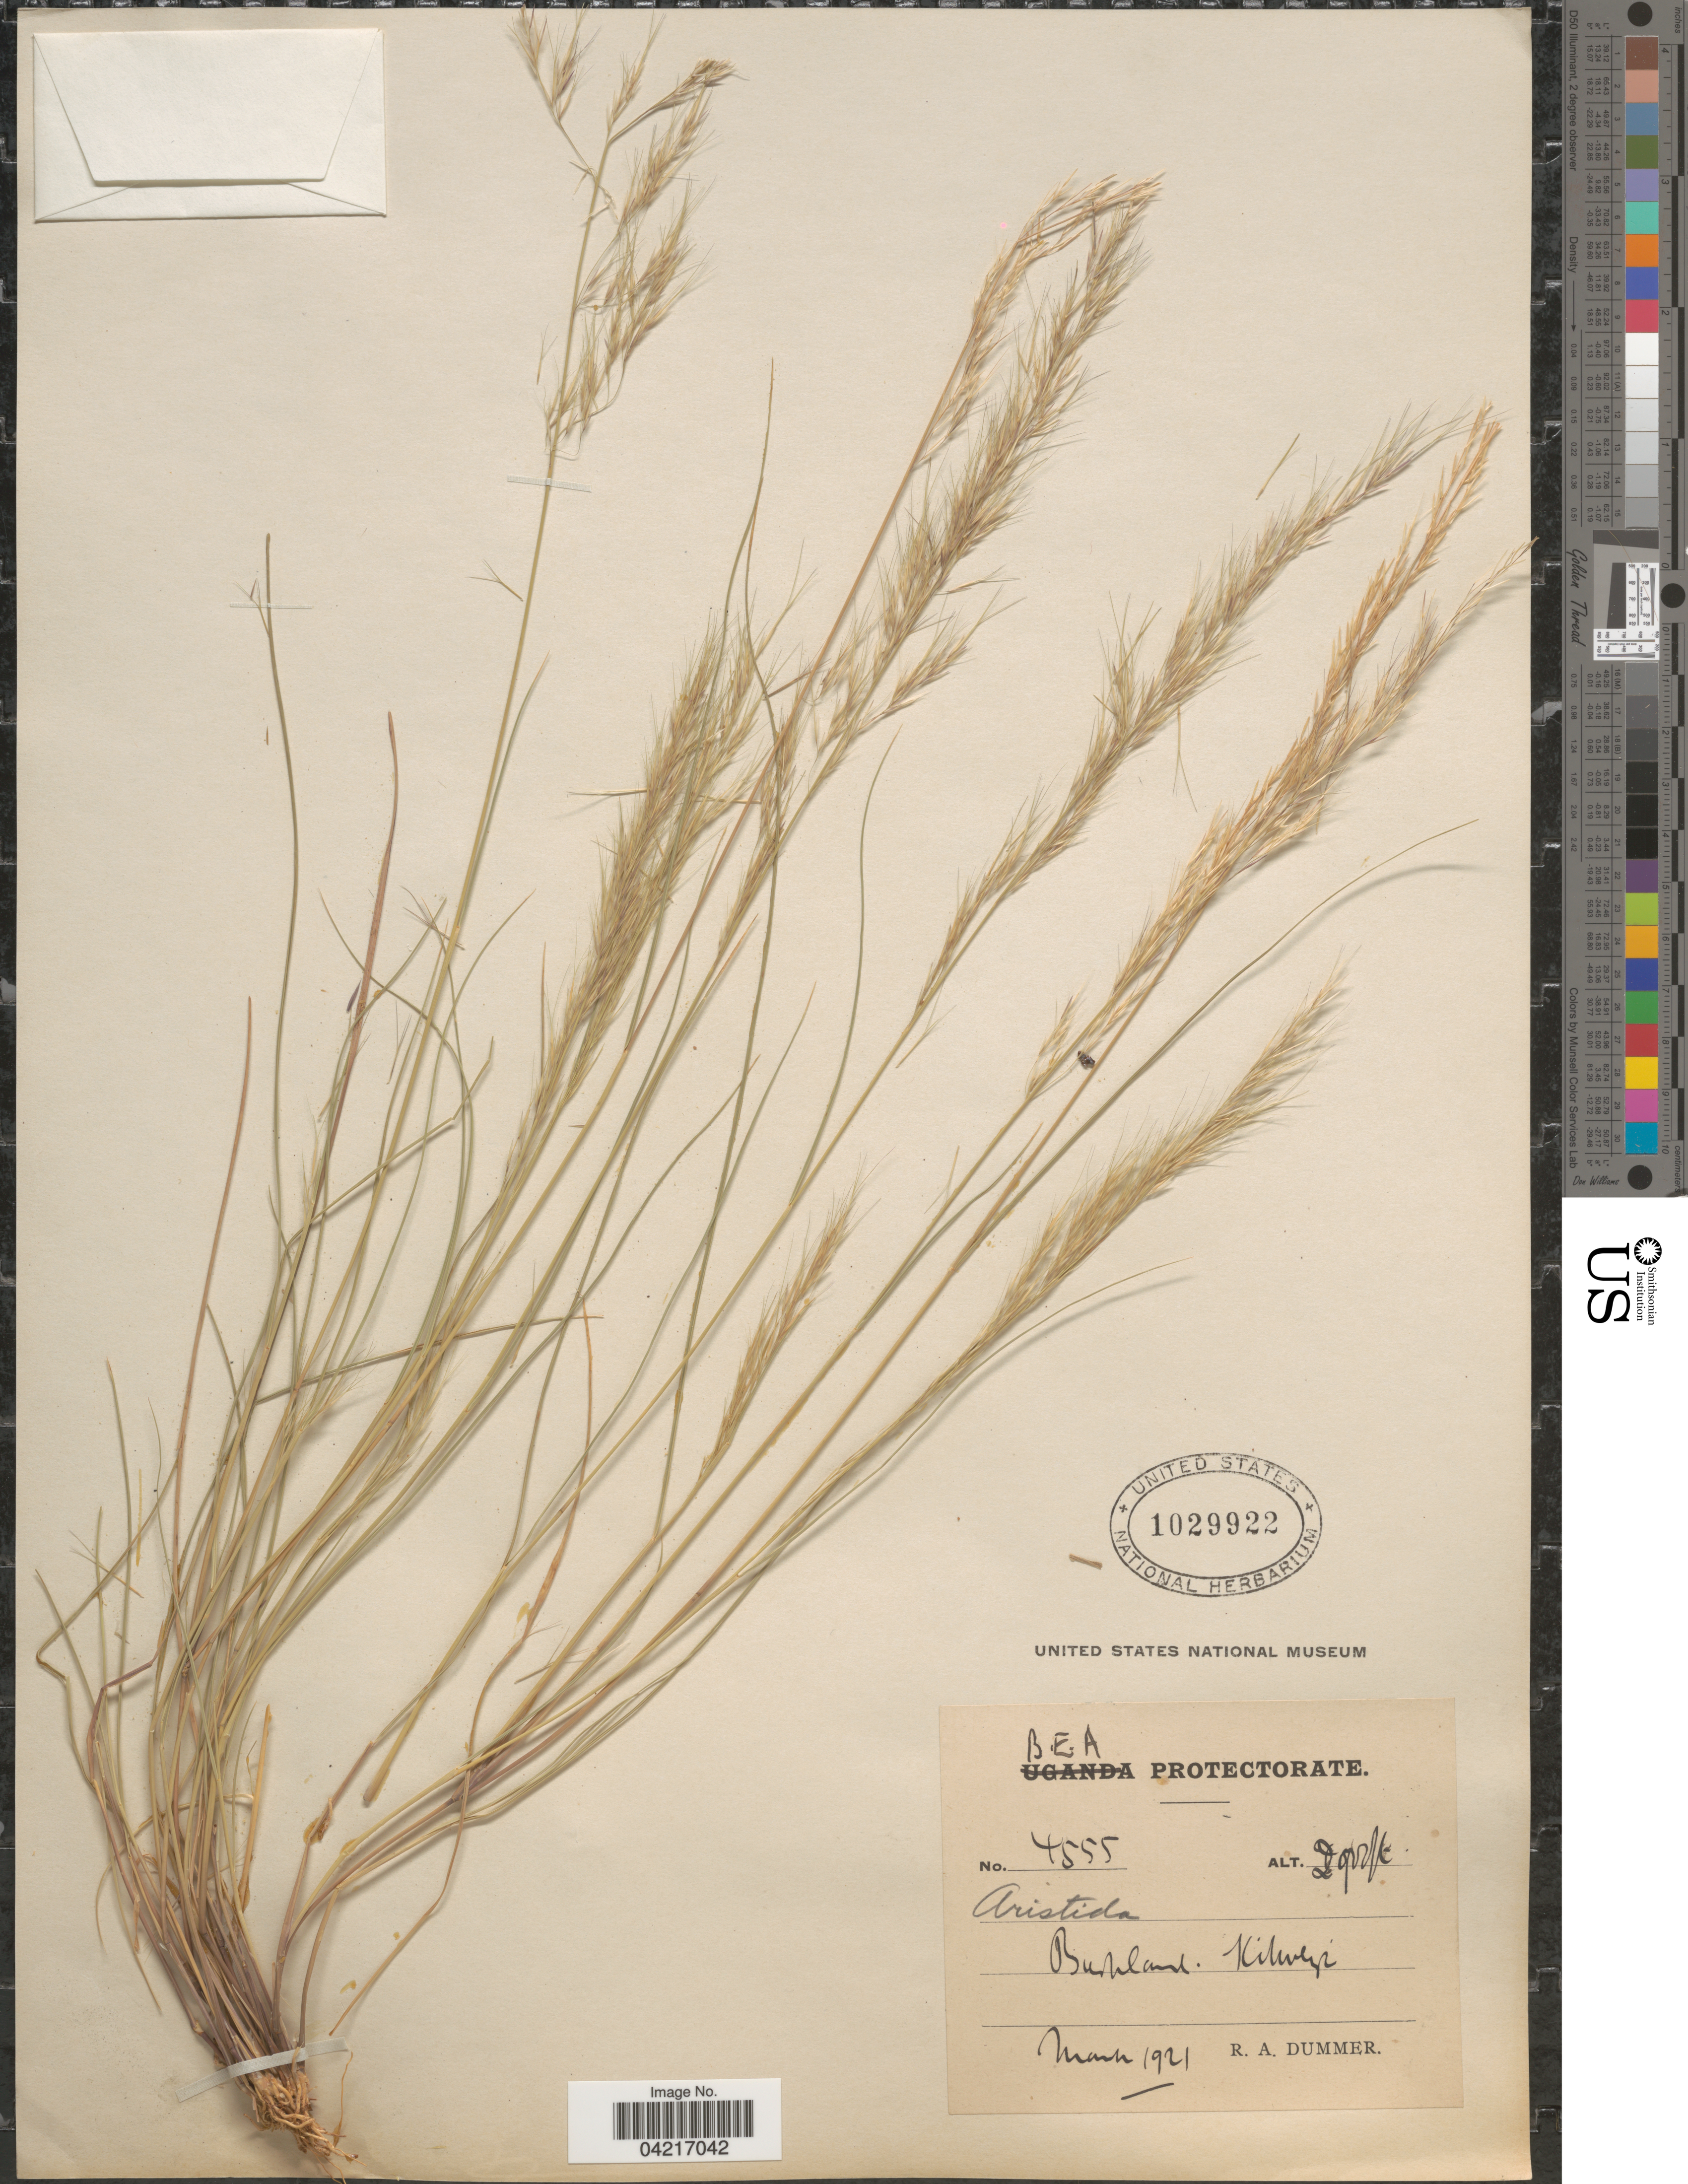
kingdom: Plantae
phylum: Tracheophyta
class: Liliopsida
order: Poales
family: Poaceae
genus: Aristida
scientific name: Aristida adscensionis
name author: L.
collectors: R. Dümmer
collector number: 4555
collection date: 1921-03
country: Uganda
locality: B.E.A. Protectorate. Bushland. Kilwezi.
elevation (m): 884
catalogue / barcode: US 1029922